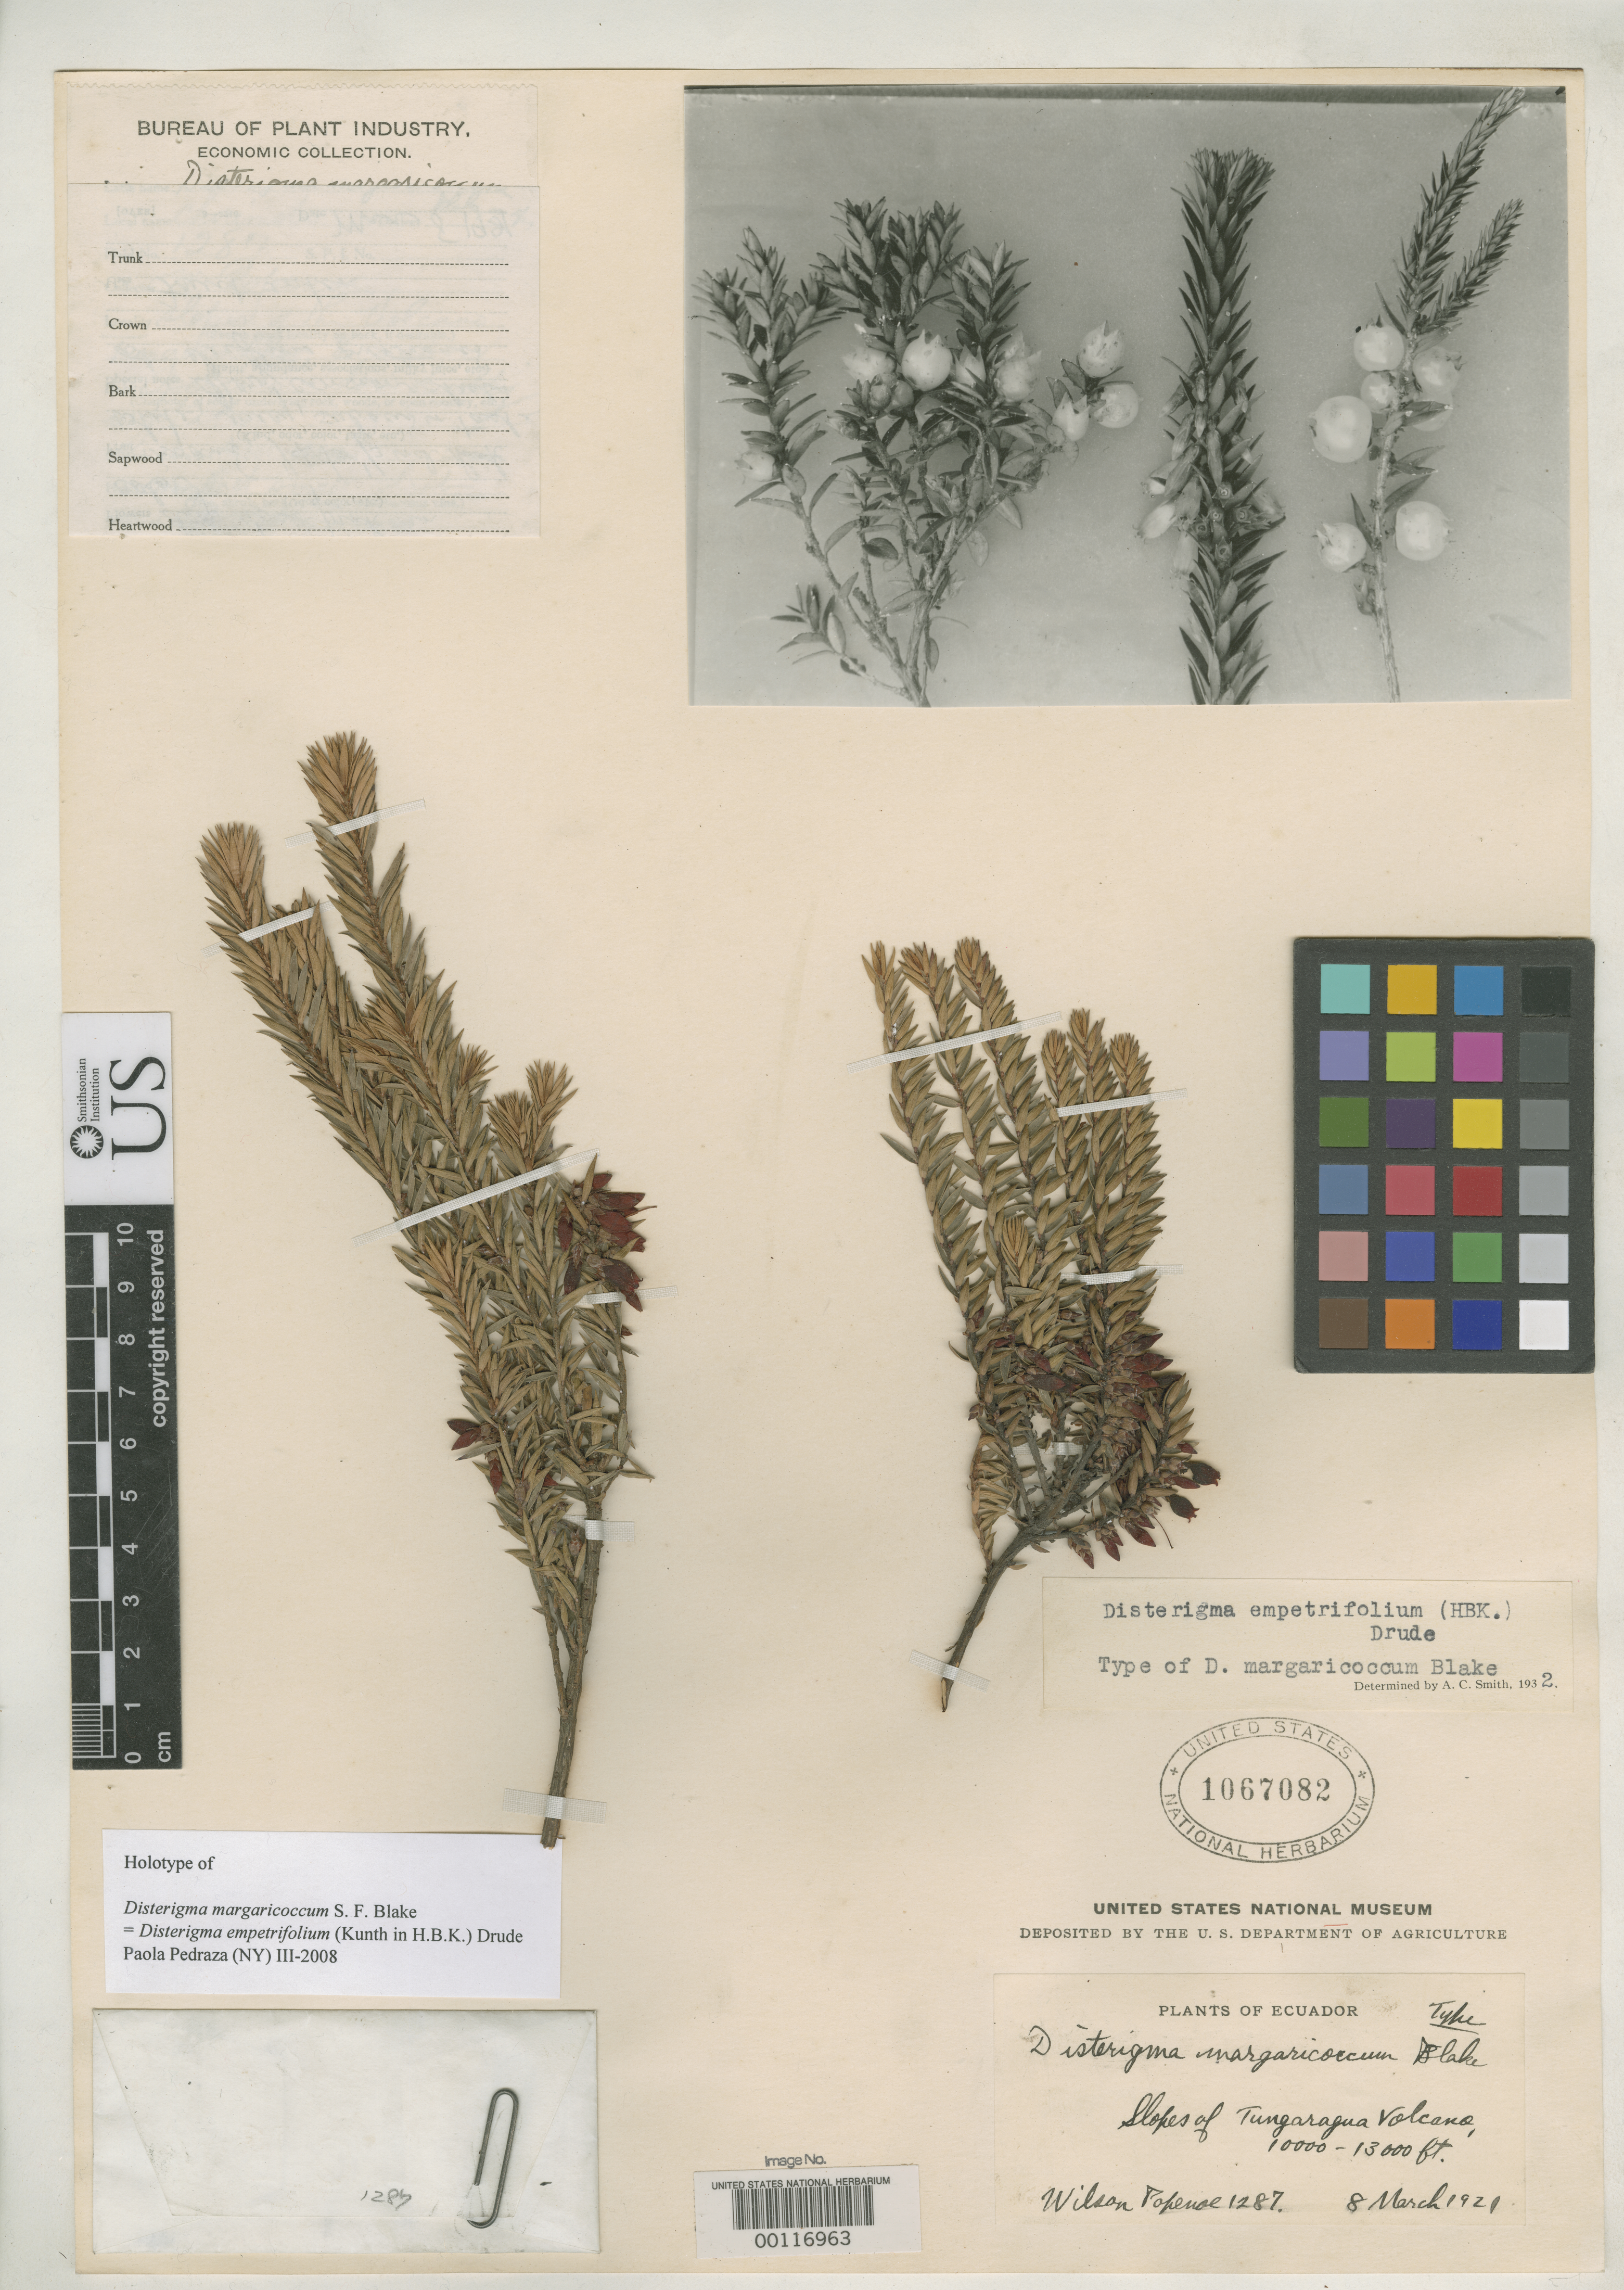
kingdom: Plantae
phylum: Tracheophyta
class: Magnoliopsida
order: Ericales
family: Ericaceae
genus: Disterigma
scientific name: Disterigma margaricoccum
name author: S.F. Blake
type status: Holotype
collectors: W. Popenoe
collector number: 1287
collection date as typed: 08 Mar 1921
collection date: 1921-03-08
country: Ecuador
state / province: Tungurahua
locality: Mt. Tunguragua.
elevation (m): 3050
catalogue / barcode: US 1067082